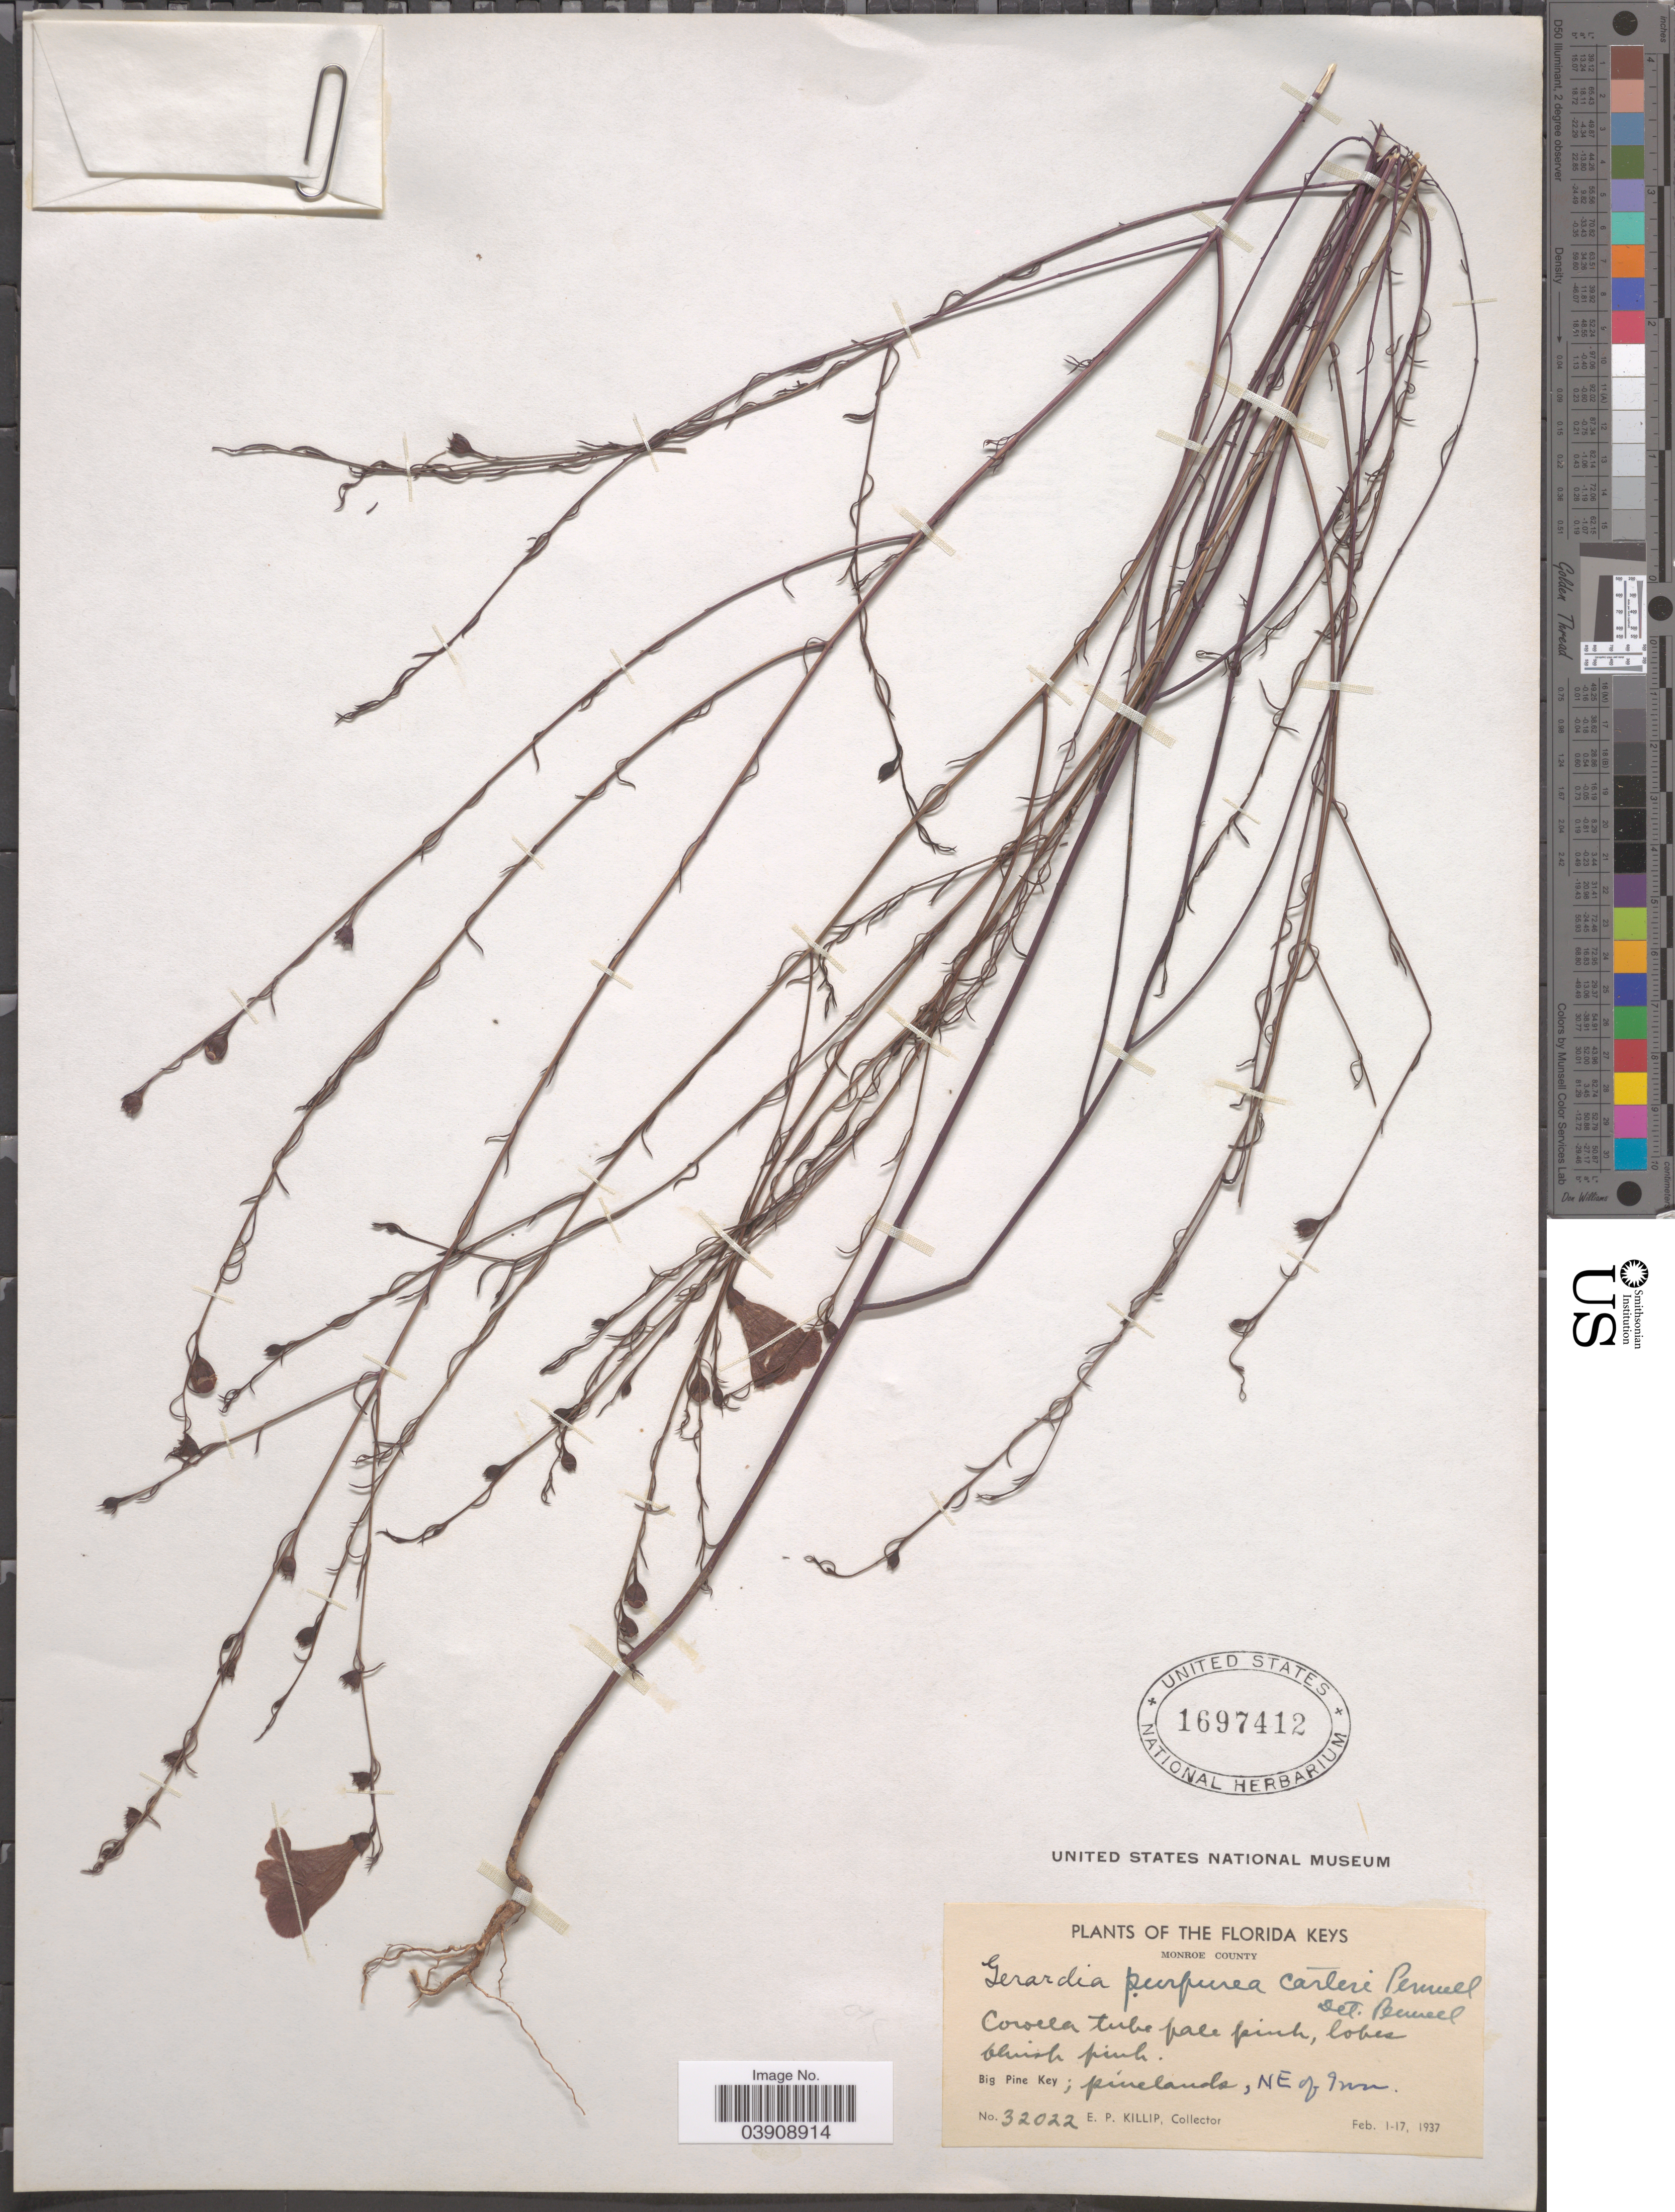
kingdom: Plantae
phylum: Tracheophyta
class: Magnoliopsida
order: Lamiales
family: Orobanchaceae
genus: Gerardia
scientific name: Gerardia purpurea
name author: L.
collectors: E. P. Killip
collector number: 32022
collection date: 1937-02-01/1937-02-17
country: United States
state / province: Florida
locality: The Florida Keys. Monroe County. Big Pine Key, NE of Inn.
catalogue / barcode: US 1697412